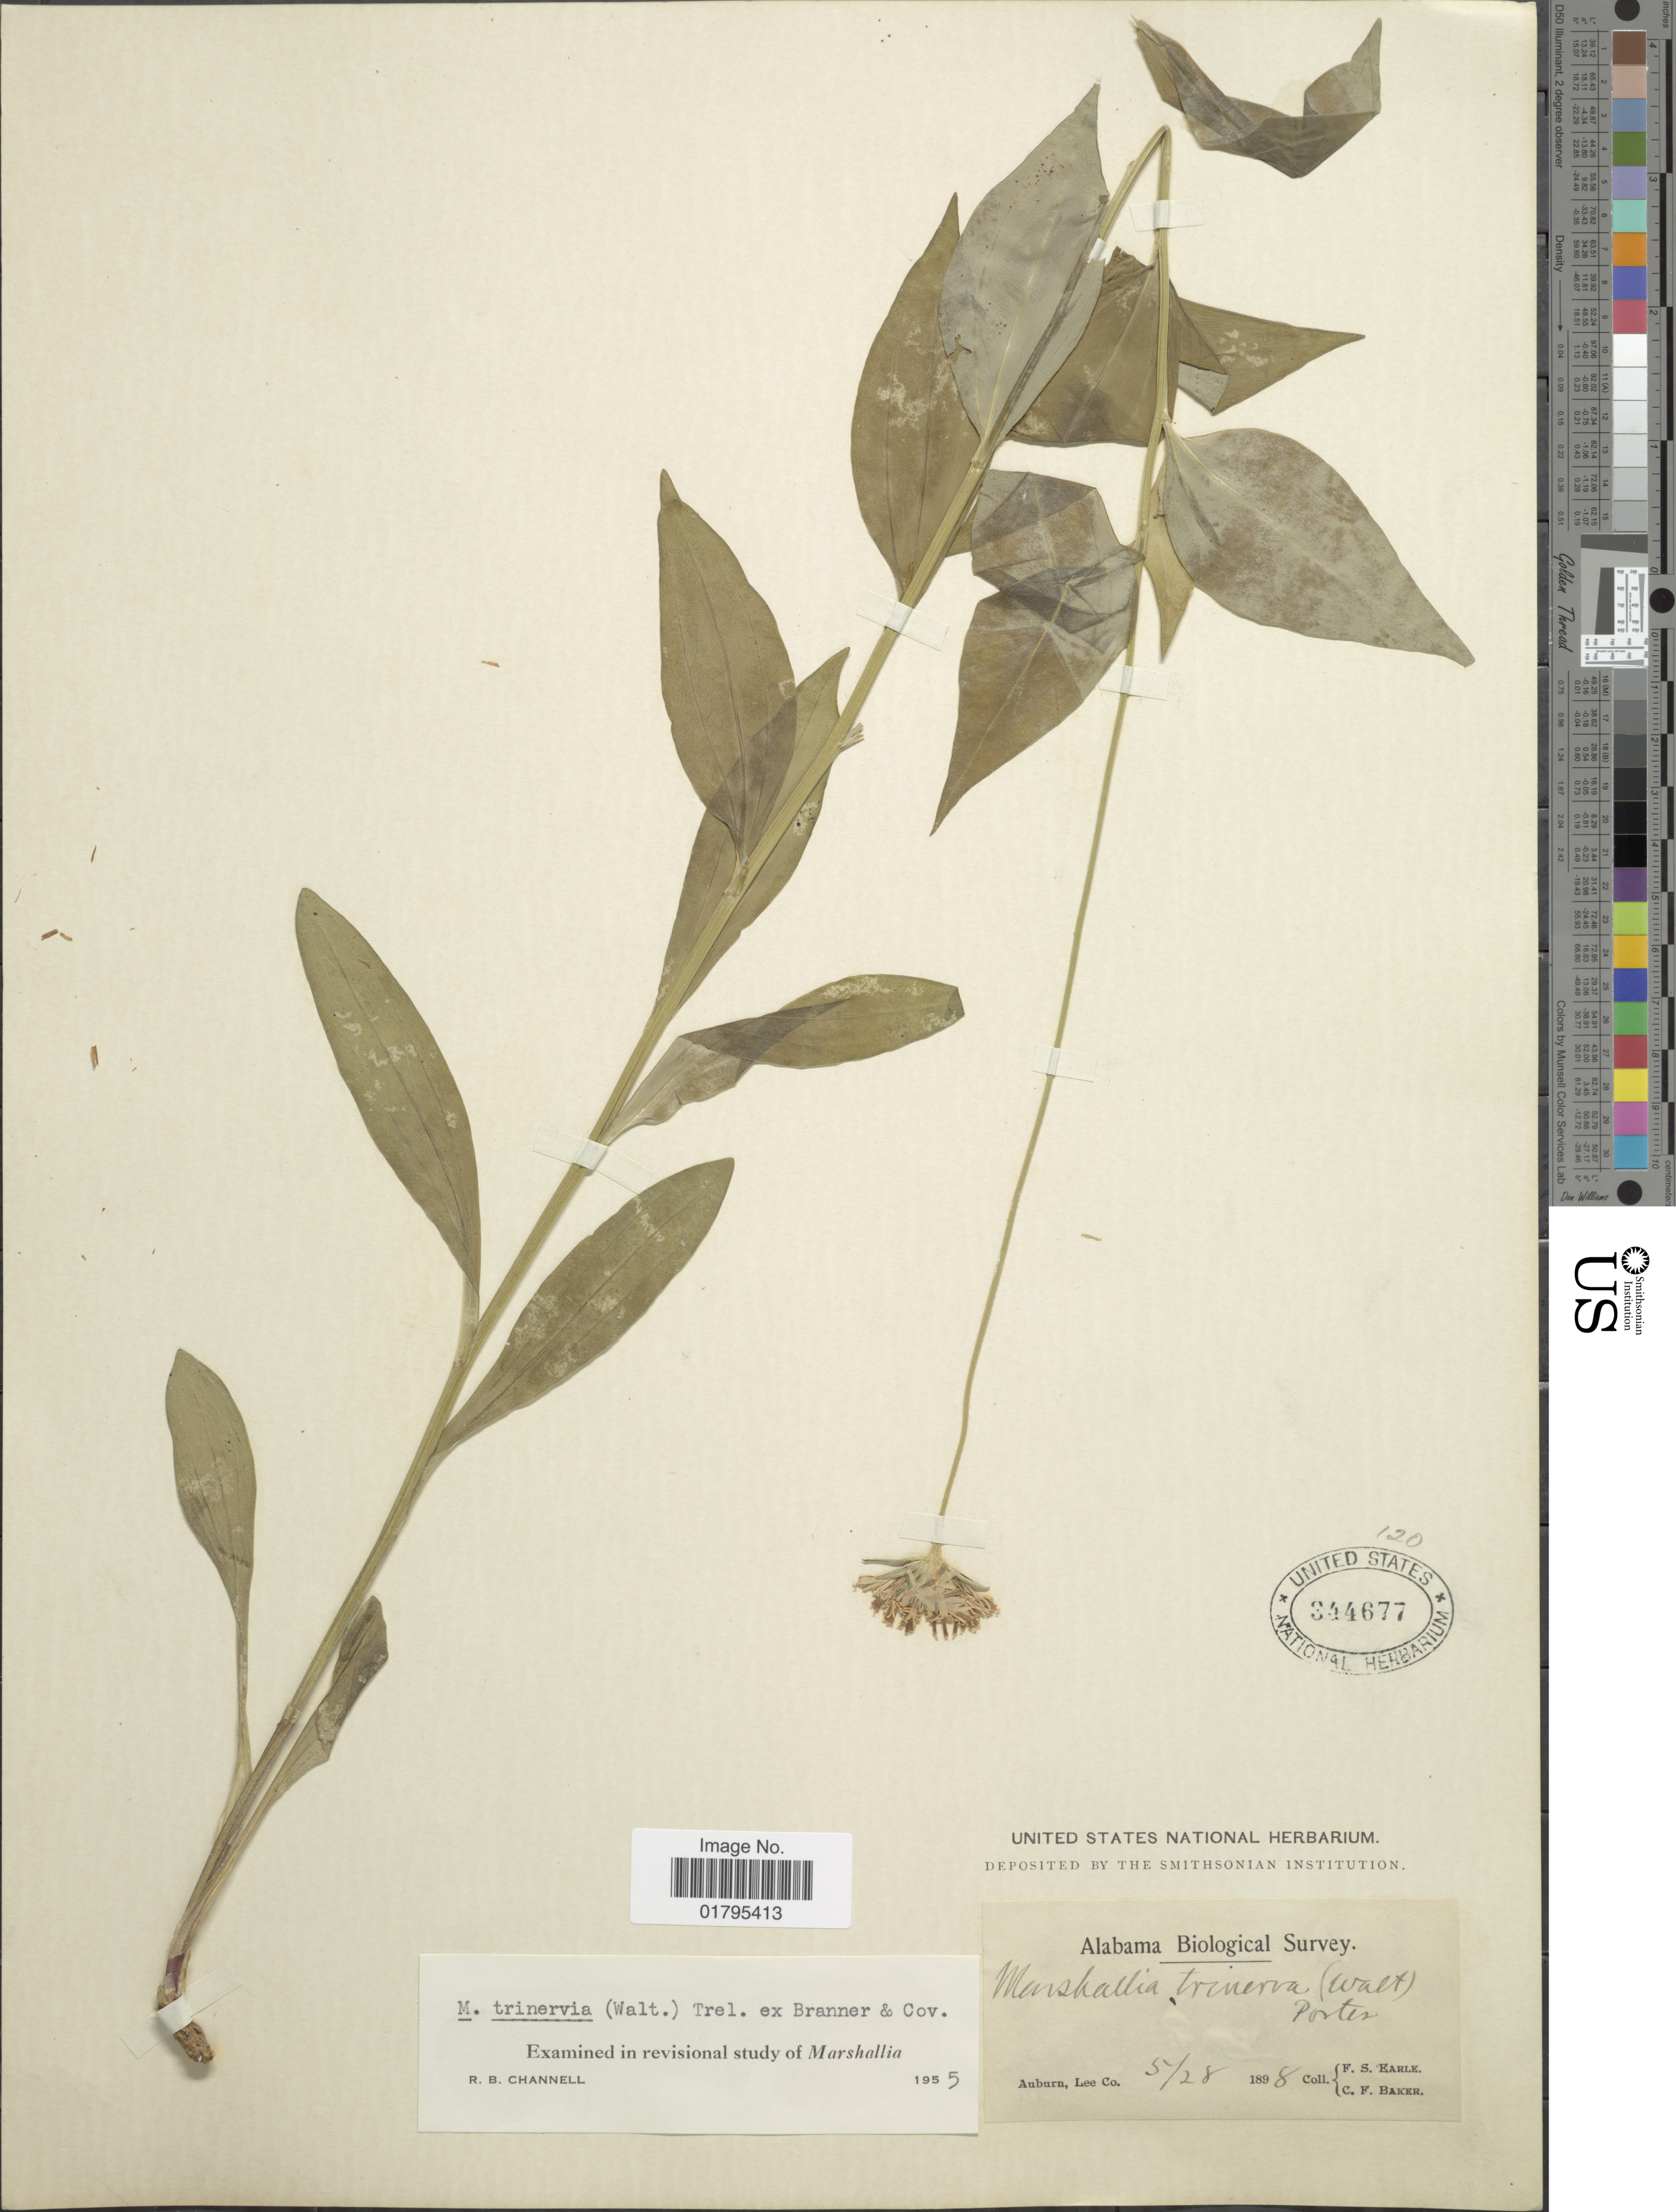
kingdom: Plantae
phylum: Tracheophyta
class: Magnoliopsida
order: Asterales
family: Asteraceae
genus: Marshallia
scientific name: Marshallia trinervia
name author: (Walter) Lesq. ex Trel.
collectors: F. S. Earle & C. F. Baker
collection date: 1898-05-28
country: United States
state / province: Alabama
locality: Auburn Lee Co.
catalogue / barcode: US 344677